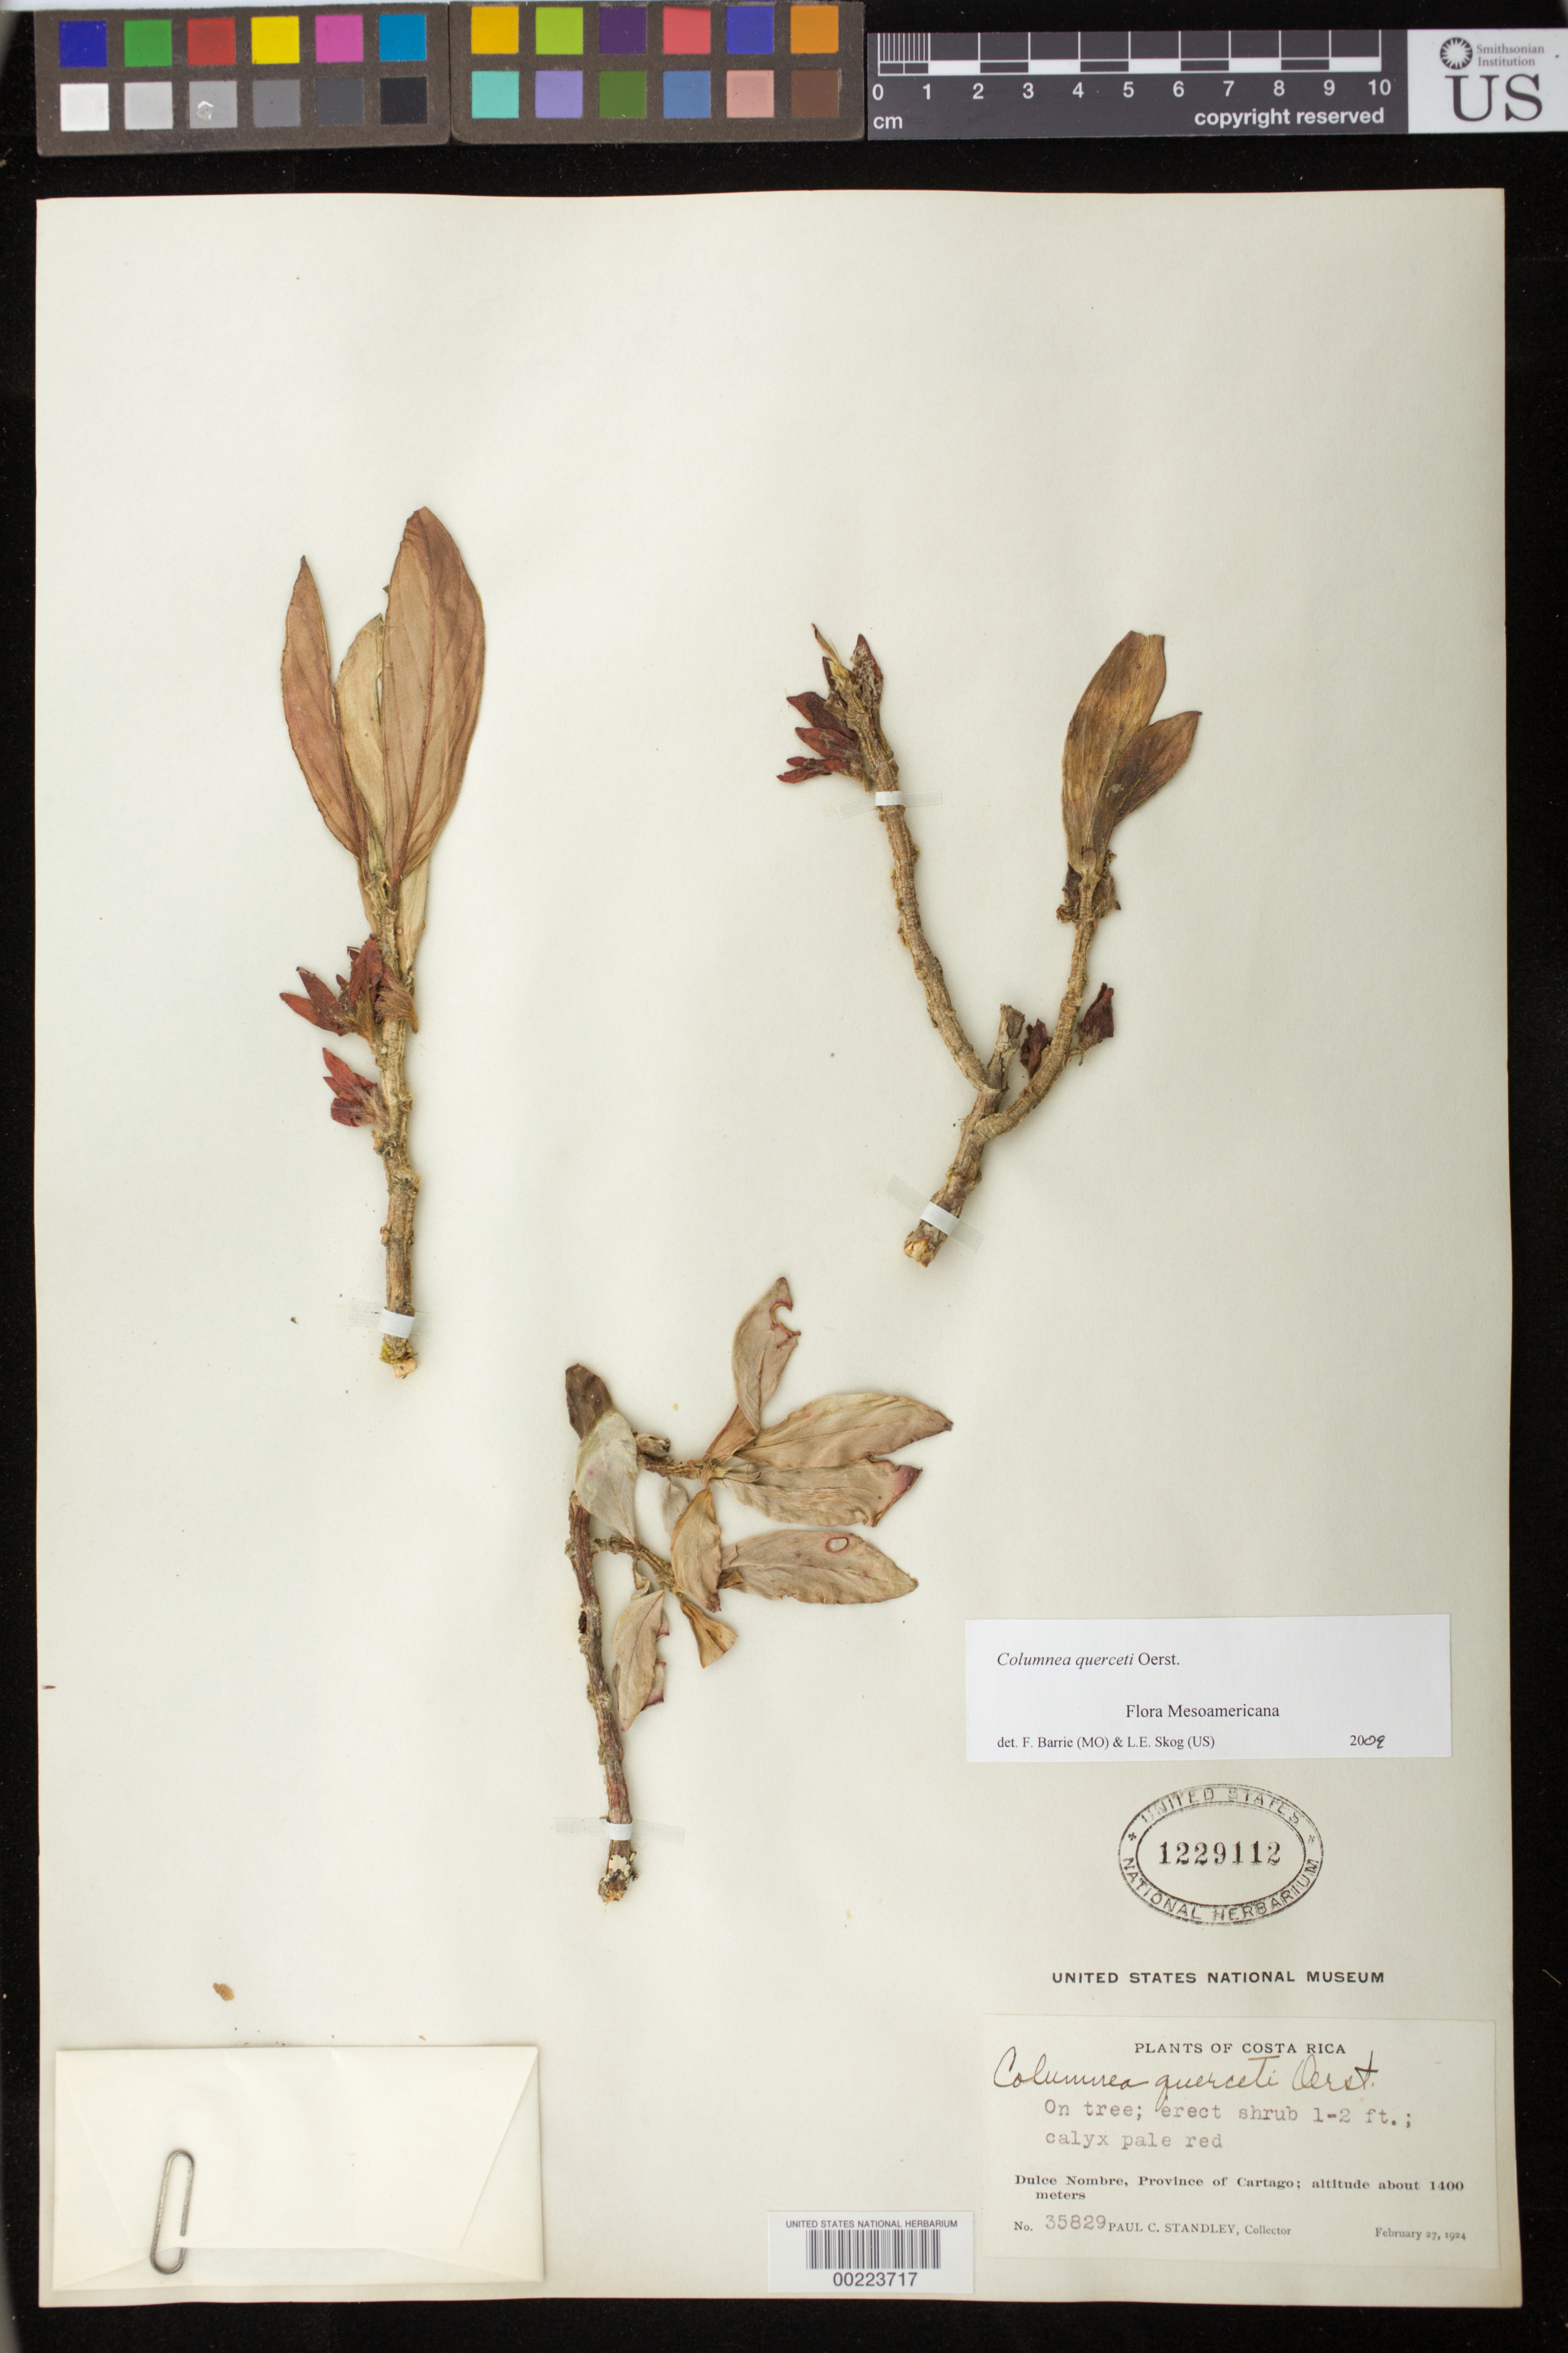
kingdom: Plantae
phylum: Tracheophyta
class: Magnoliopsida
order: Lamiales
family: Gesneriaceae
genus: Columnea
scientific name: Columnea querceti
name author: Oerst.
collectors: P. C. Standley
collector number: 35829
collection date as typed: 27 Feb 1924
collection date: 1924-02-27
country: Costa Rica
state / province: Cartago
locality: Dulce Nombre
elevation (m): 1400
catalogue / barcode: US 1229112